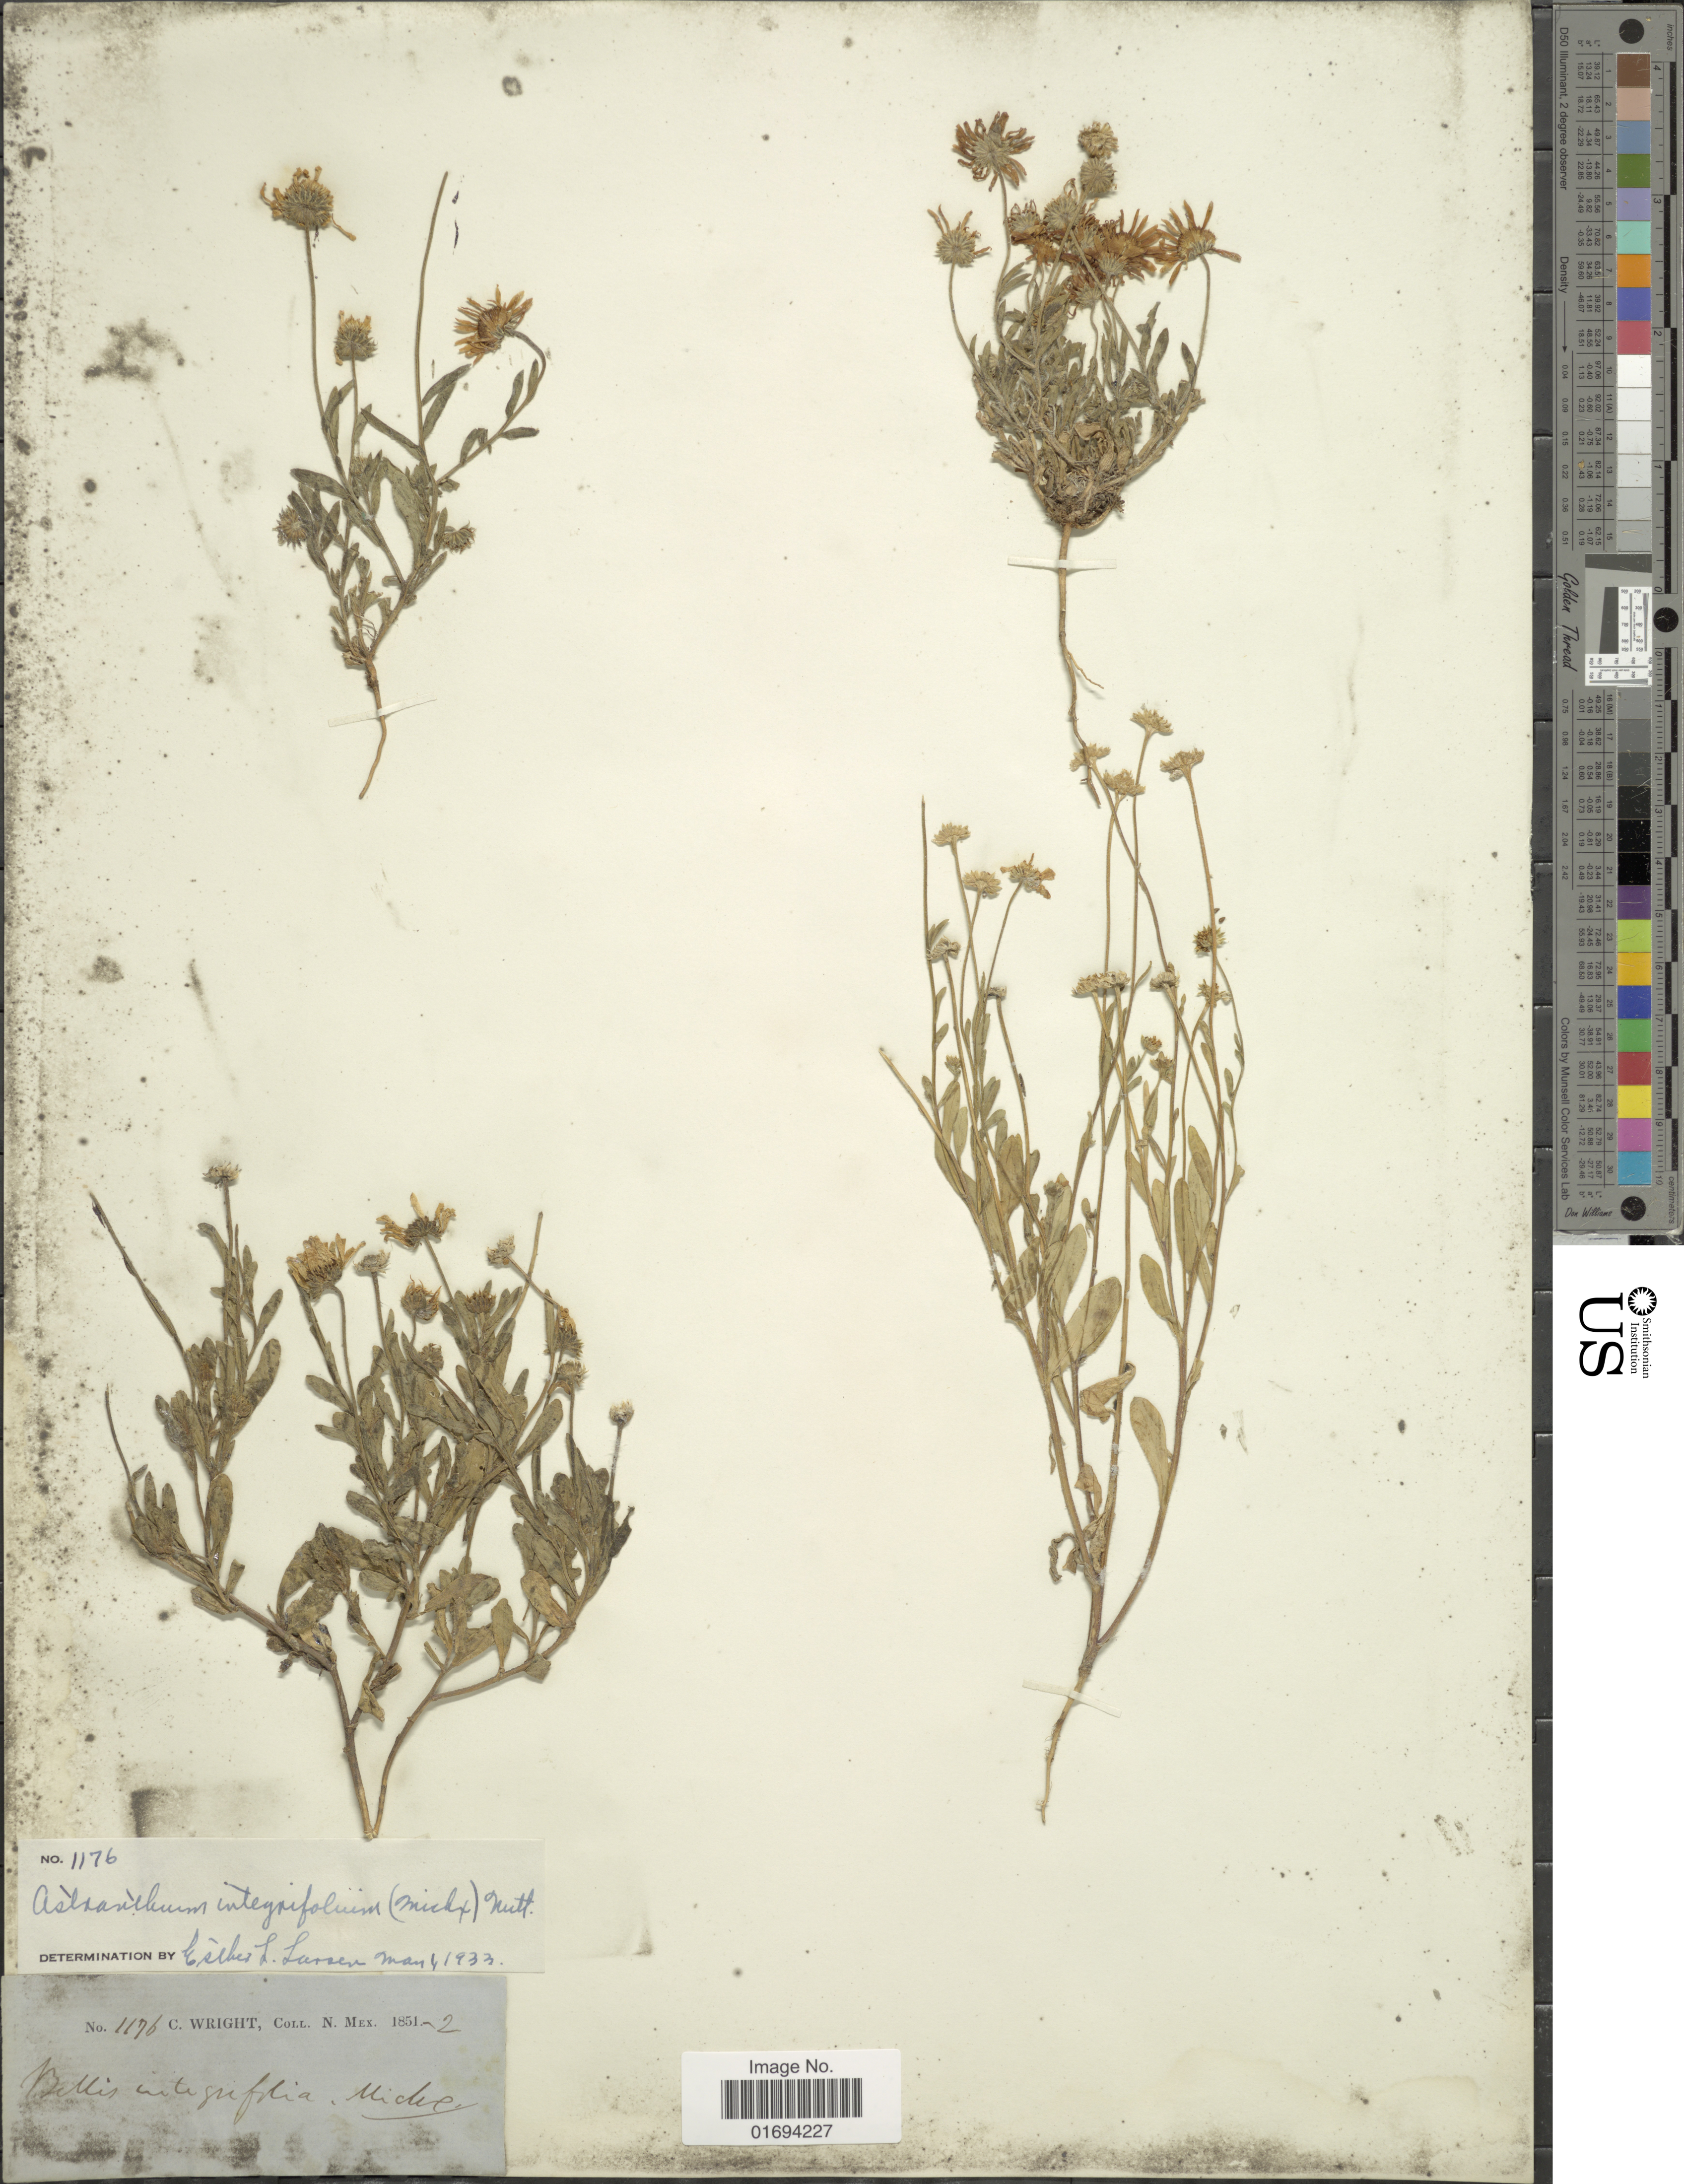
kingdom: Plantae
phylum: Tracheophyta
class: Magnoliopsida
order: Asterales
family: Asteraceae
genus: Astranthium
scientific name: Astranthium integrifolium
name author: (Michx.) Nutt.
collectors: C. Wright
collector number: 1176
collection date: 1851/1852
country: United States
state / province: New Mexico